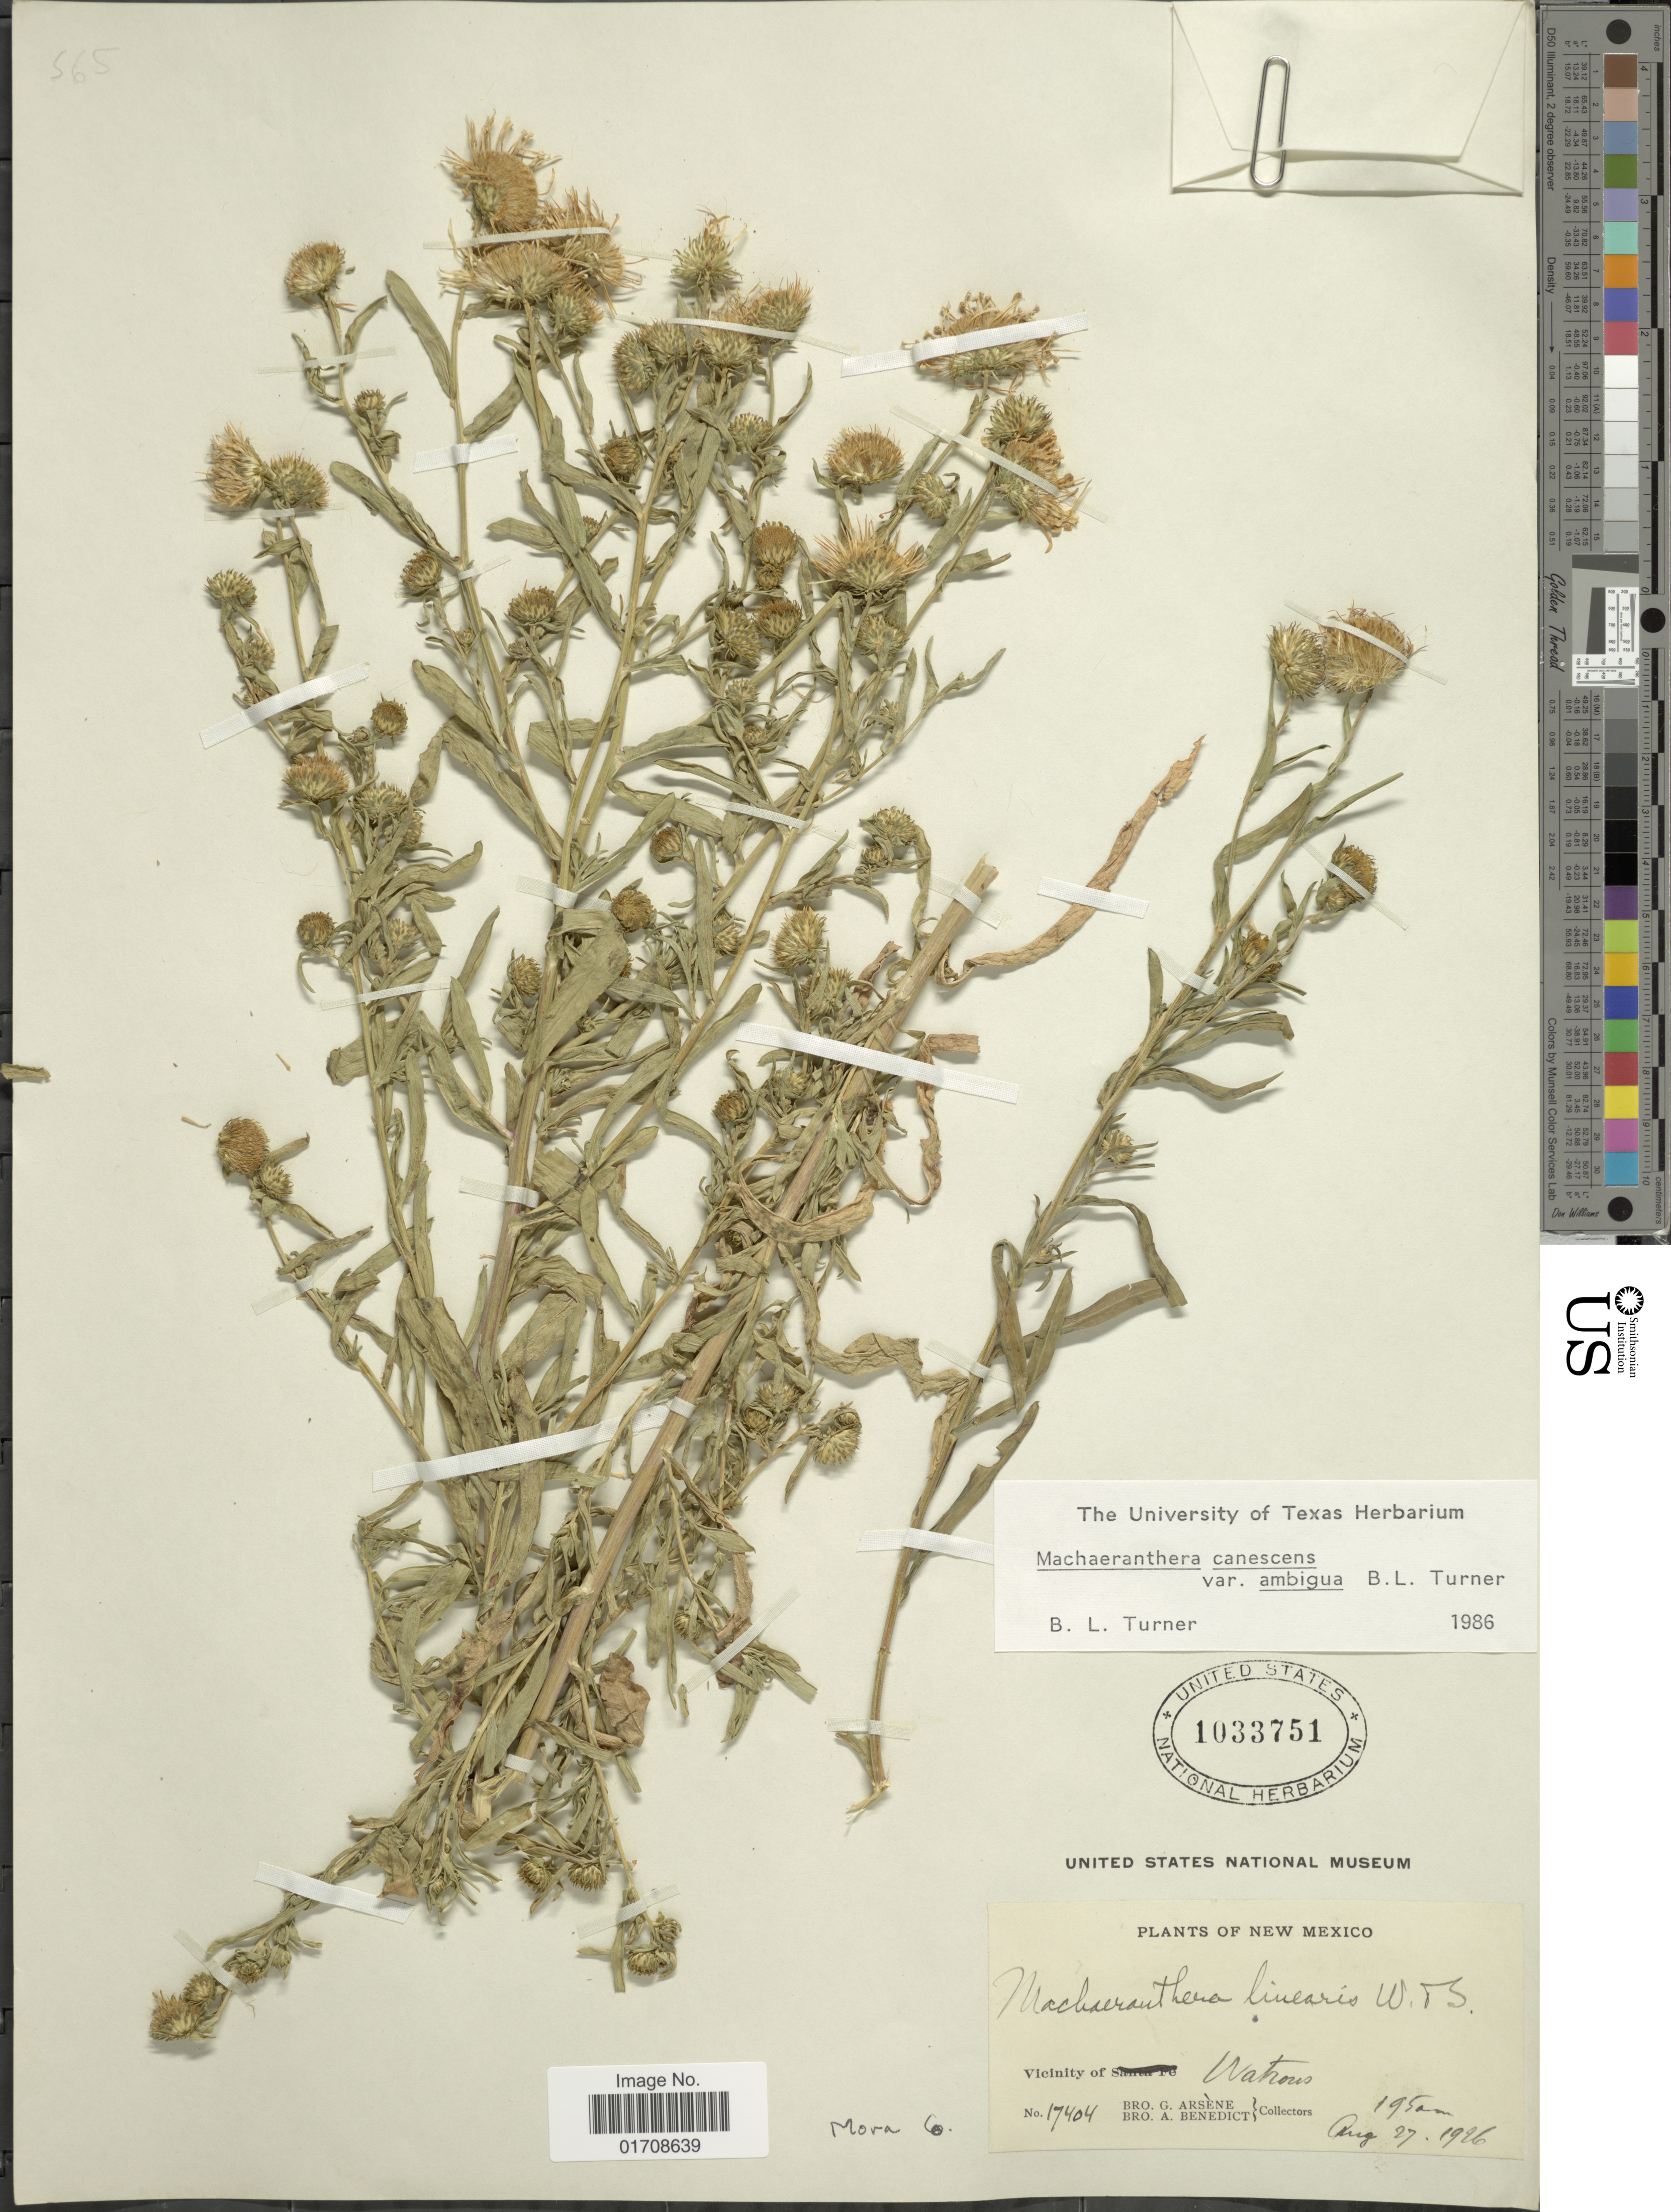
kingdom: Plantae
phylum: Tracheophyta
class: Magnoliopsida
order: Asterales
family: Asteraceae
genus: Machaeranthera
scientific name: Machaeranthera canescens var. ambigua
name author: (B.L. Turner) B.L. Turner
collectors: Bro. G. Arsène & Bro. Benedict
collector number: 17404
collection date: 1926-08-27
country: United States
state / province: New Mexico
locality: Vicinity of Watrom, Mora Co.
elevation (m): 1950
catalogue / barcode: US 1033751